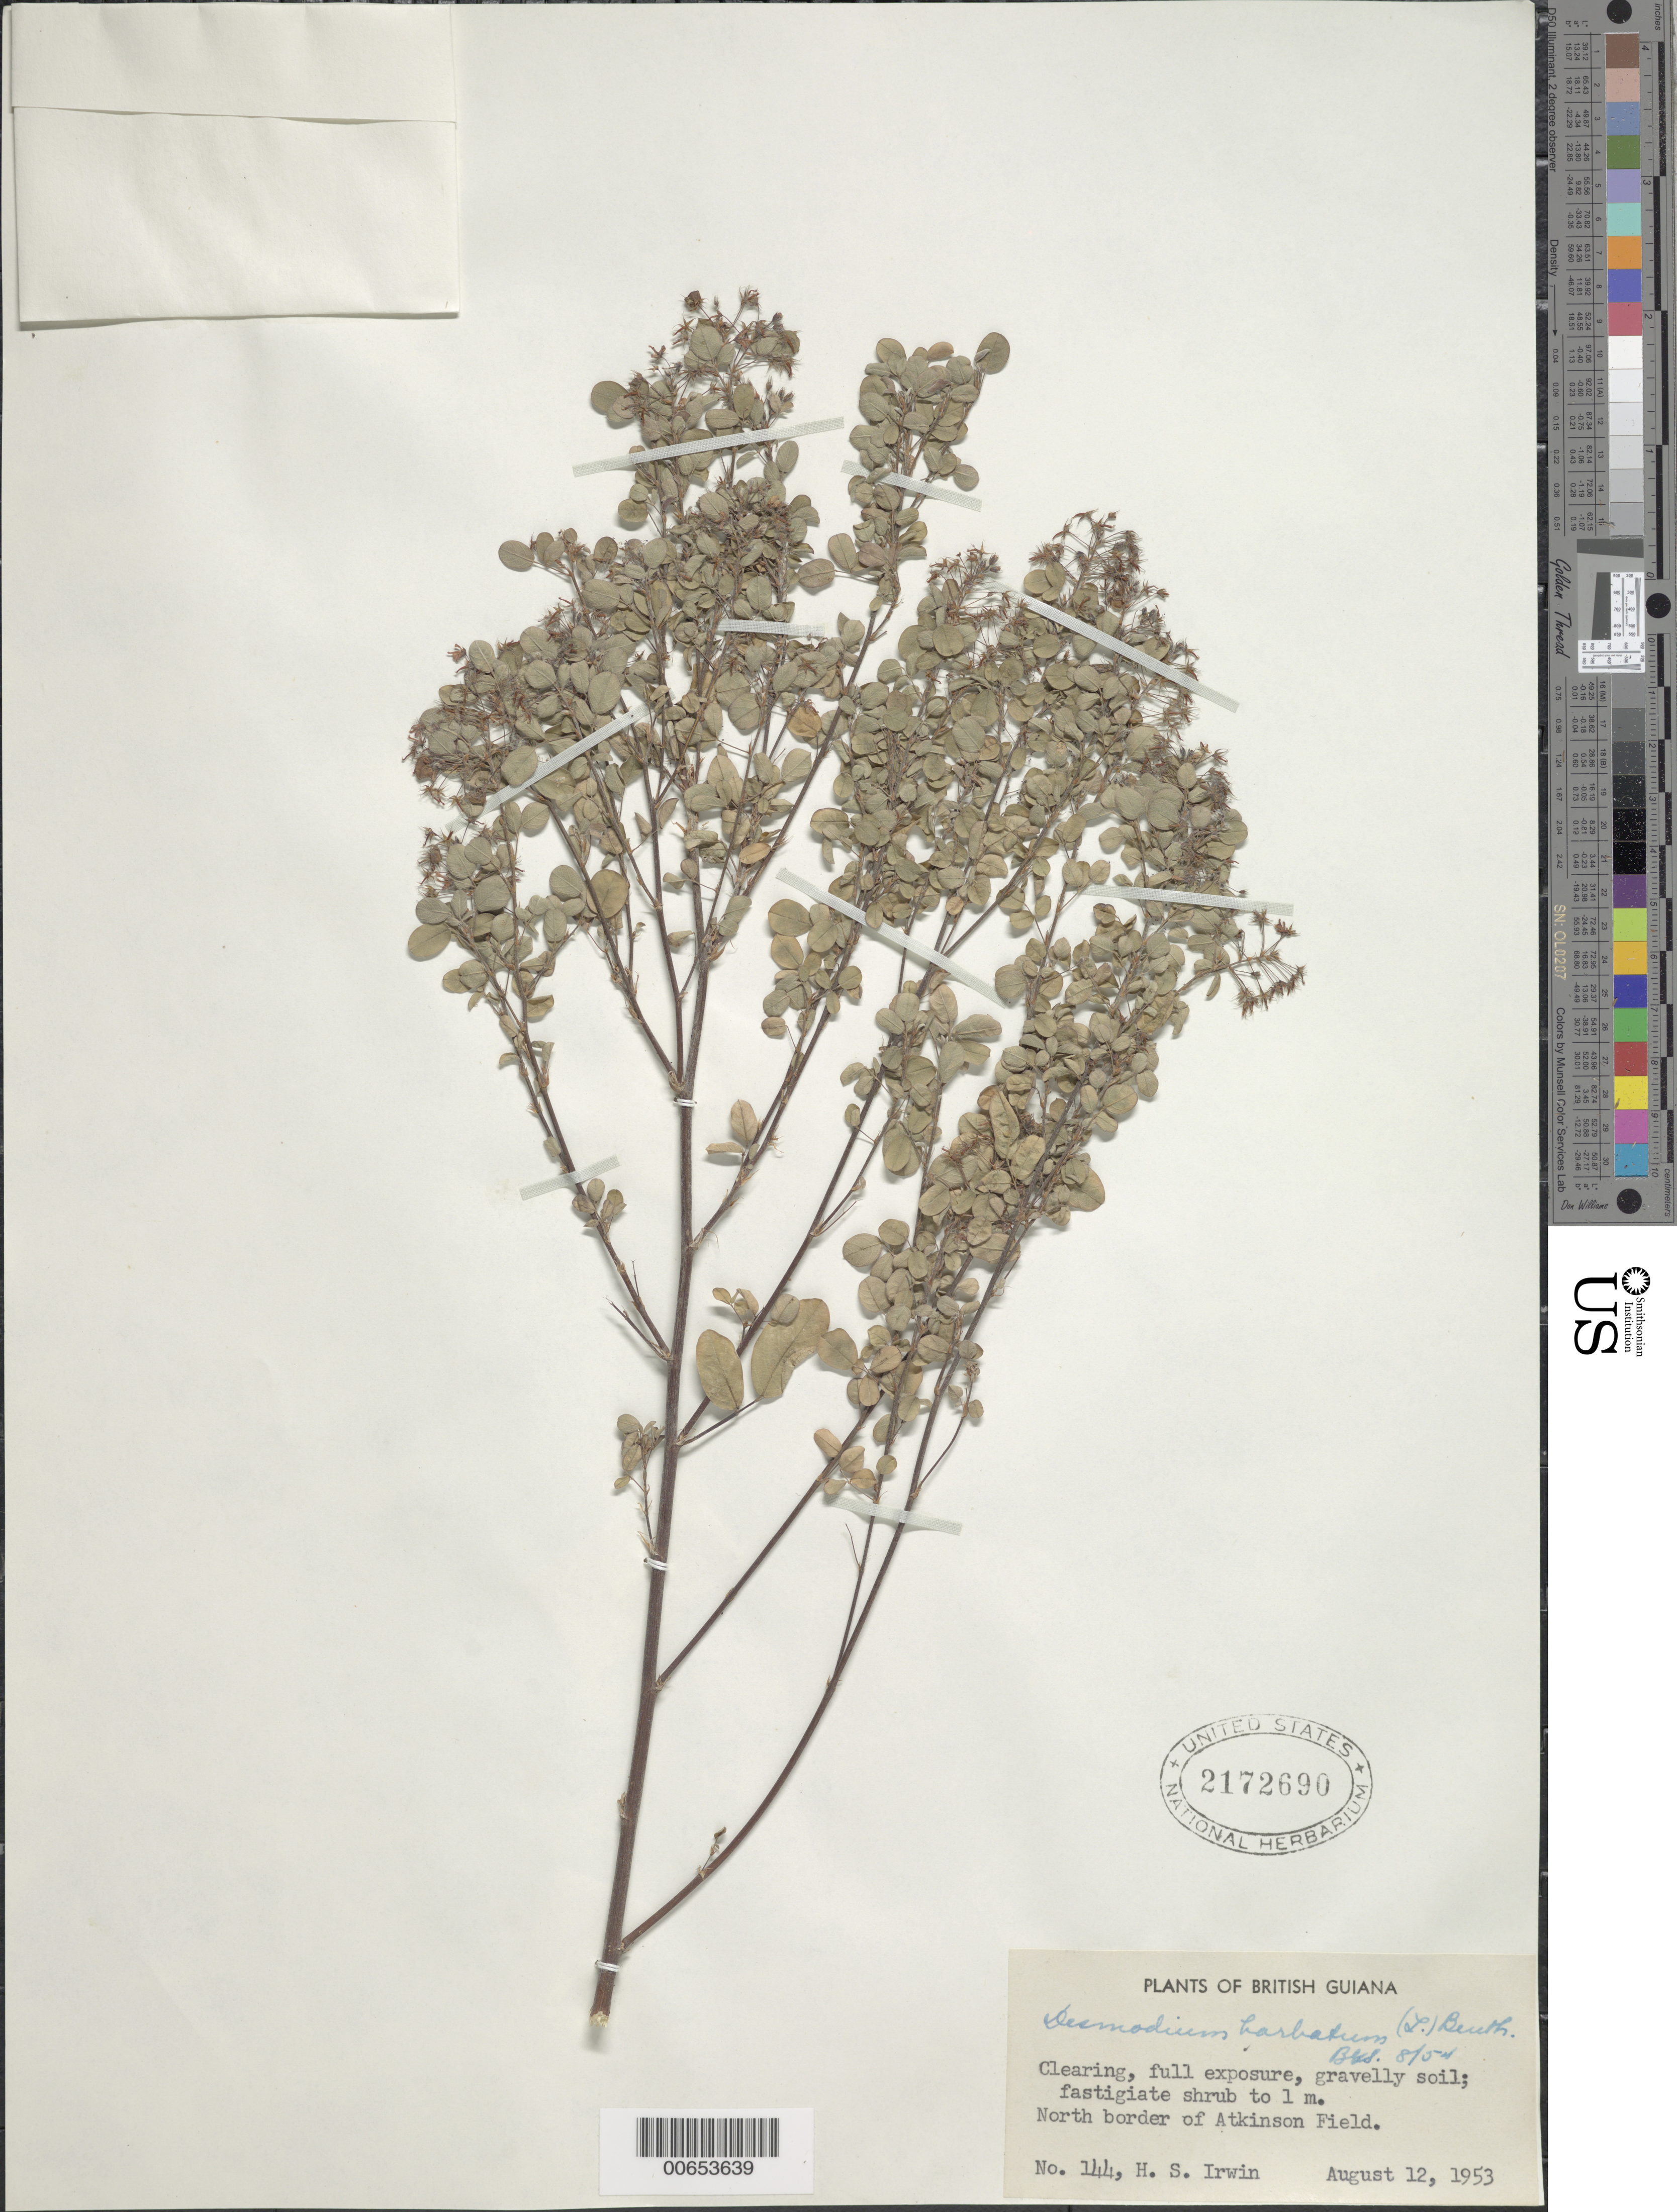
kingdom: Plantae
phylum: Tracheophyta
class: Magnoliopsida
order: Fabales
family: Fabaceae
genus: Grona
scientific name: Grona barbata var. barbata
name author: (L.) H. Ohashi & K. Ohashi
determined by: Strong, Mark T., (BOT), Smithsonian Institution - National Museum of Natural History (UNITED STATES)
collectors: H. Irwin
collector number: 144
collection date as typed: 12-Aug-53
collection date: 1953-08-12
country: Guyana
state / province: Demerara-Mahaica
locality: Atkinson Field, N border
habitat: Gravelly soil, full exposure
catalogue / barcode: US 2172690